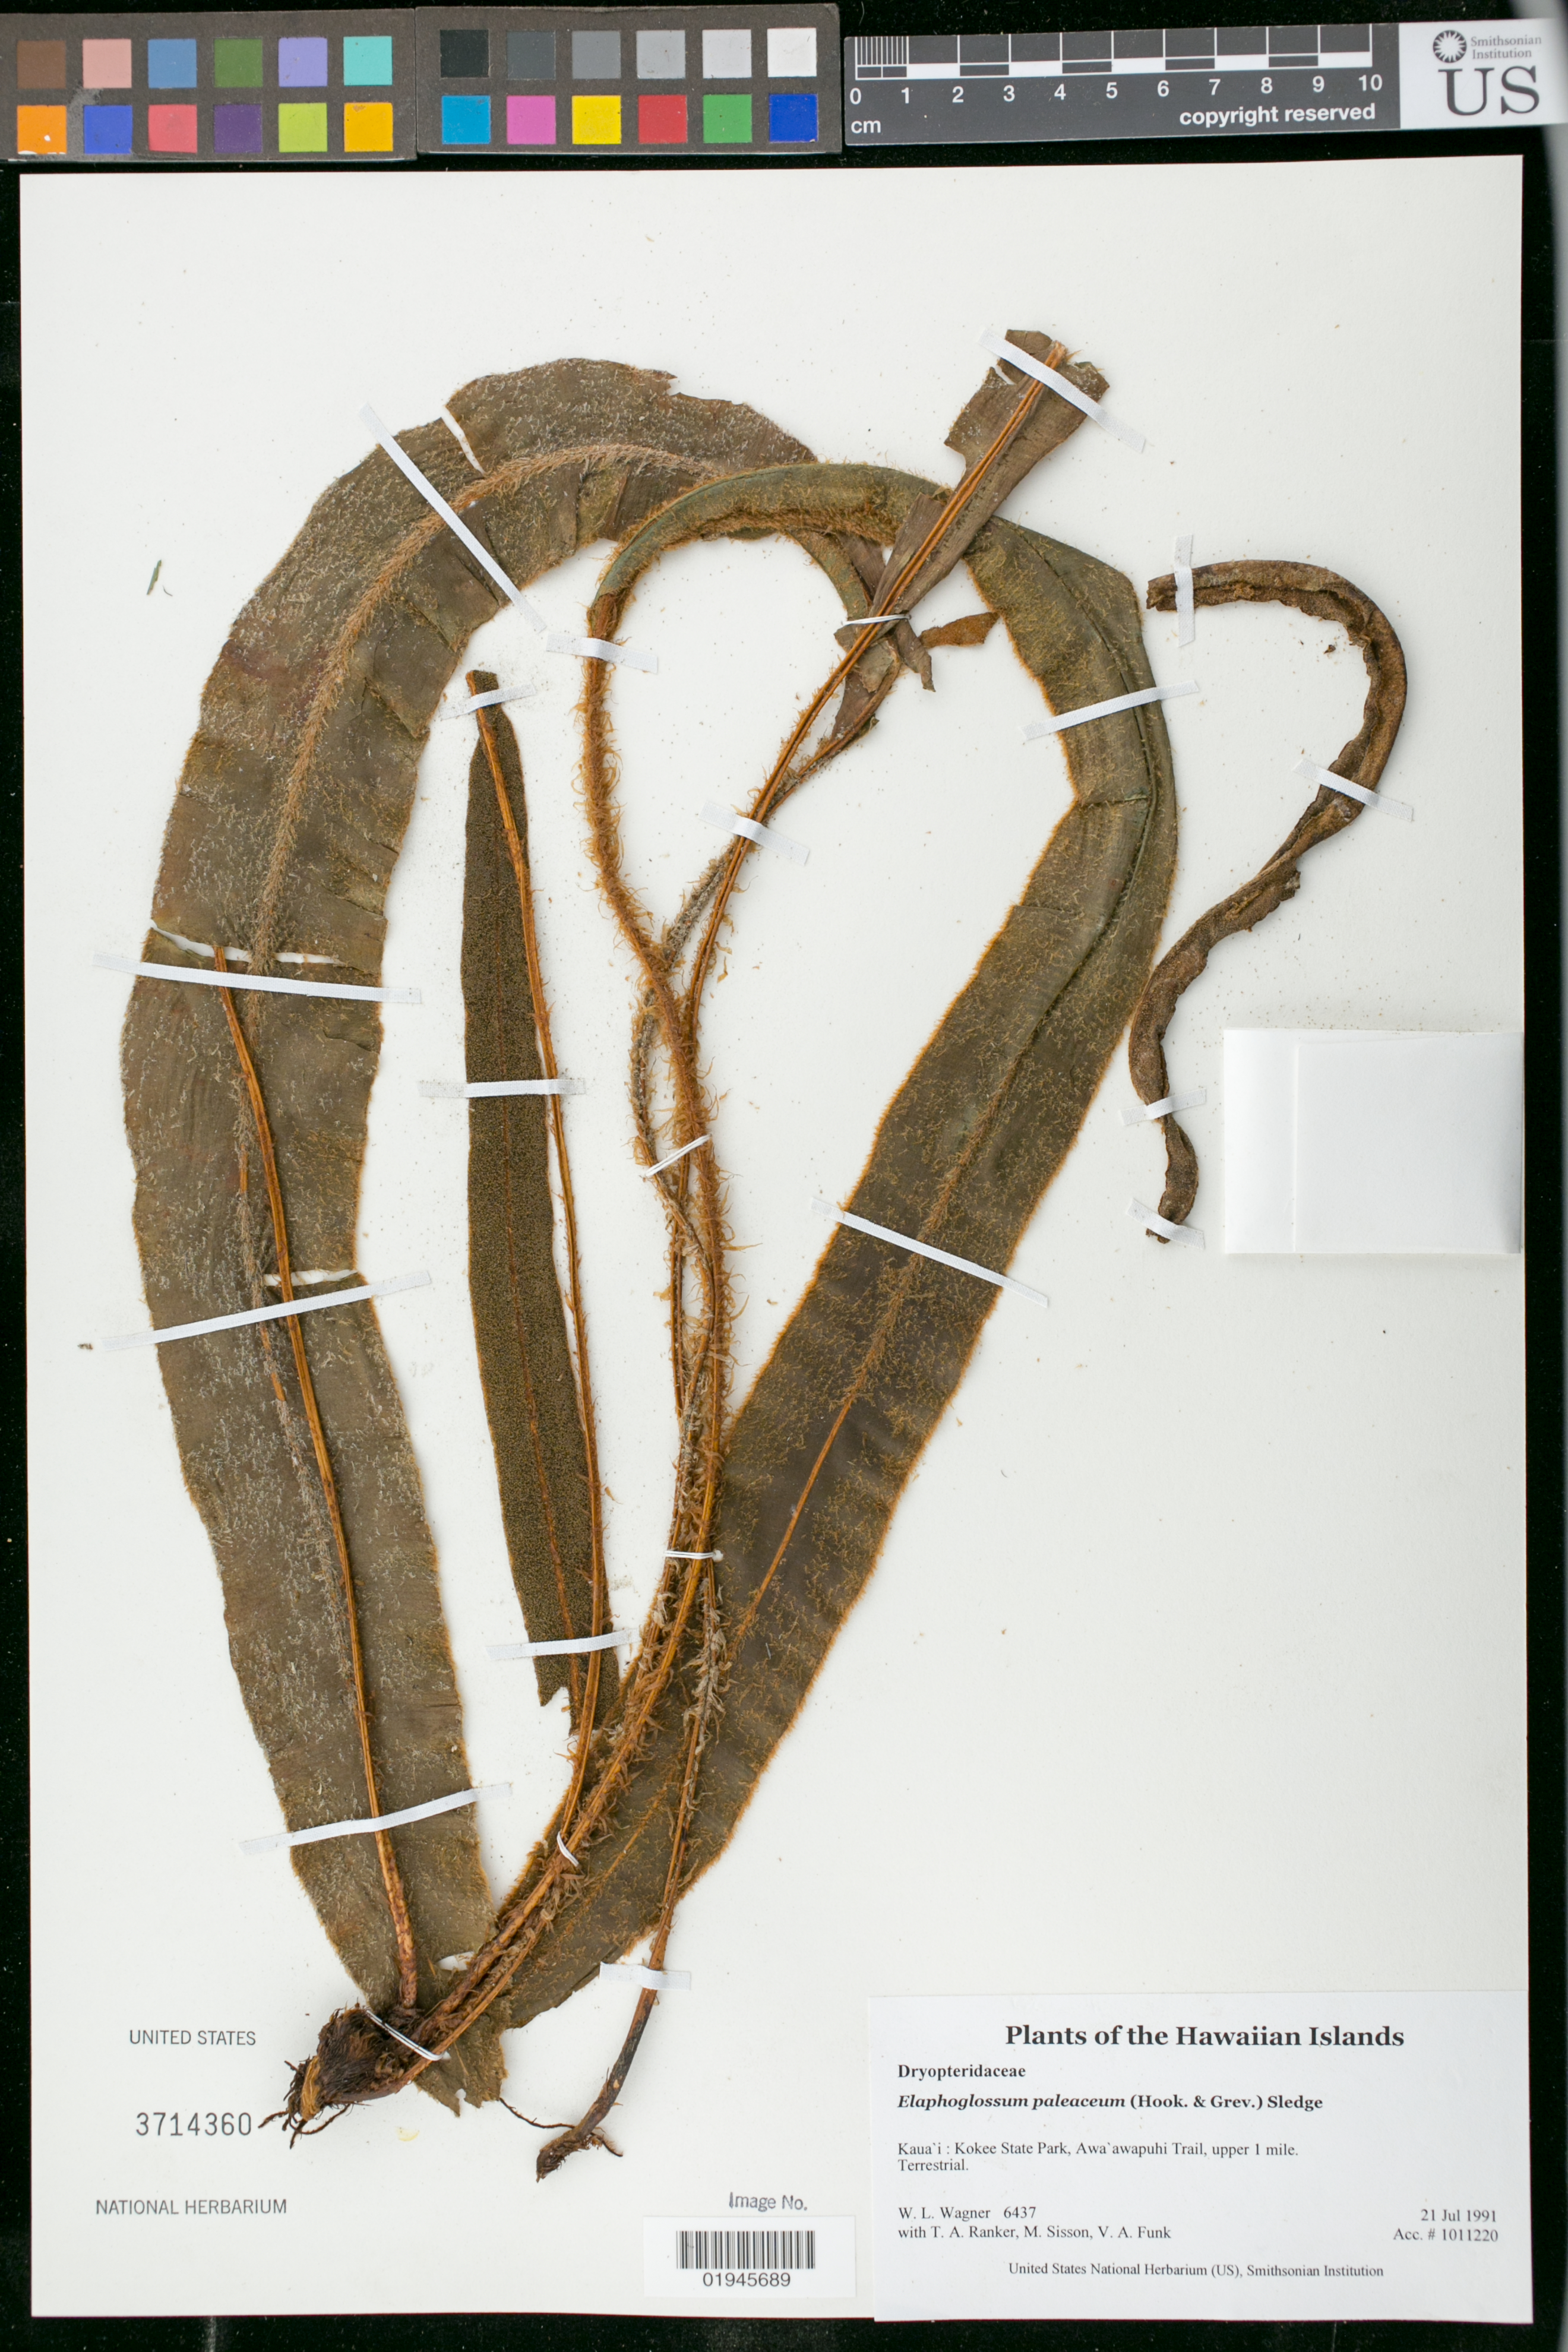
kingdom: Plantae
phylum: Tracheophyta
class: Polypodiopsida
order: Polypodiales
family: Dryopteridaceae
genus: Elaphoglossum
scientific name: Elaphoglossum paleaceum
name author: (Hook. & Grev.) Sledge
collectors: W. L. Wagner, T. A. Ranker, M. Sisson & V. Funk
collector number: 6437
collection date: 1991-07-21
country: United States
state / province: Hawaii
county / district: Kauai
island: Kaua'i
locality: Kokee State Park, Awa'awapuhi Trail, upper 1 mile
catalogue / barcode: US 3714360